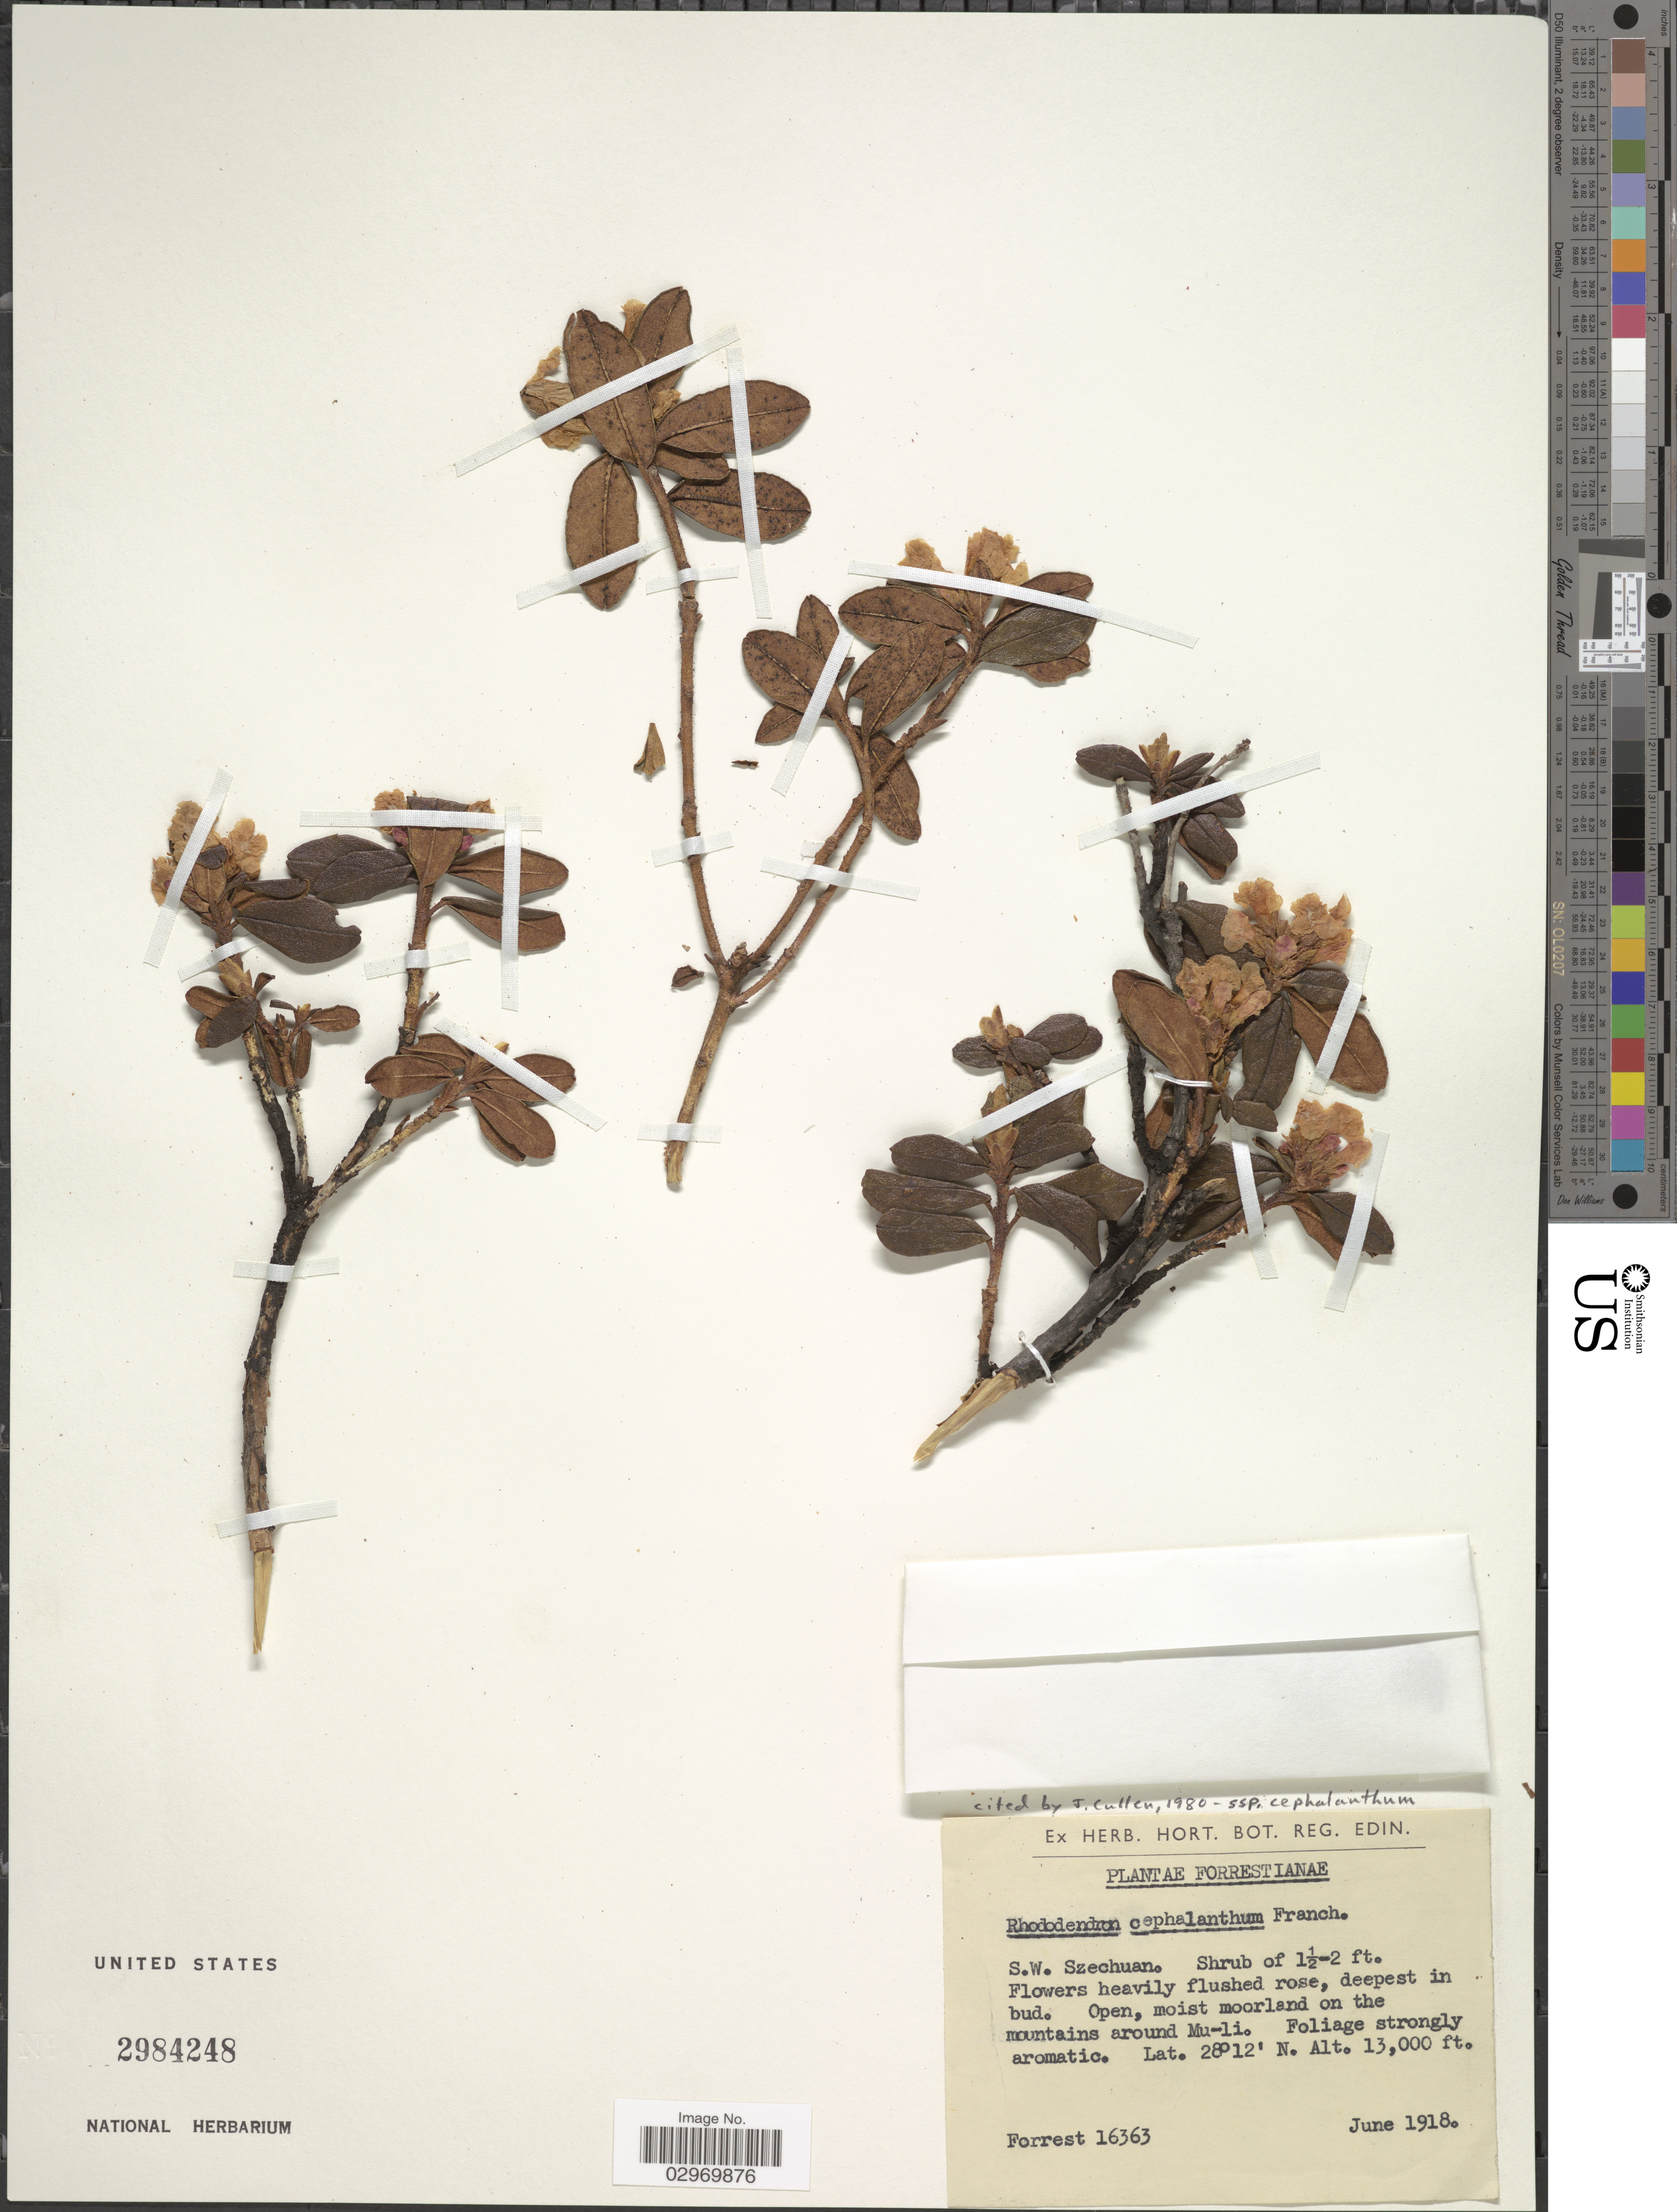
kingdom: Plantae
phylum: Tracheophyta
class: Magnoliopsida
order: Ericales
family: Ericaceae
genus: Rhododendron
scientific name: Rhododendron cephalanthum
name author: Franch.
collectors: -. Forrest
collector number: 16363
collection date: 1918-06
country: China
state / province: Sichuan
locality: S.W. Szechuan.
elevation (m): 3962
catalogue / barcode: US 2984248